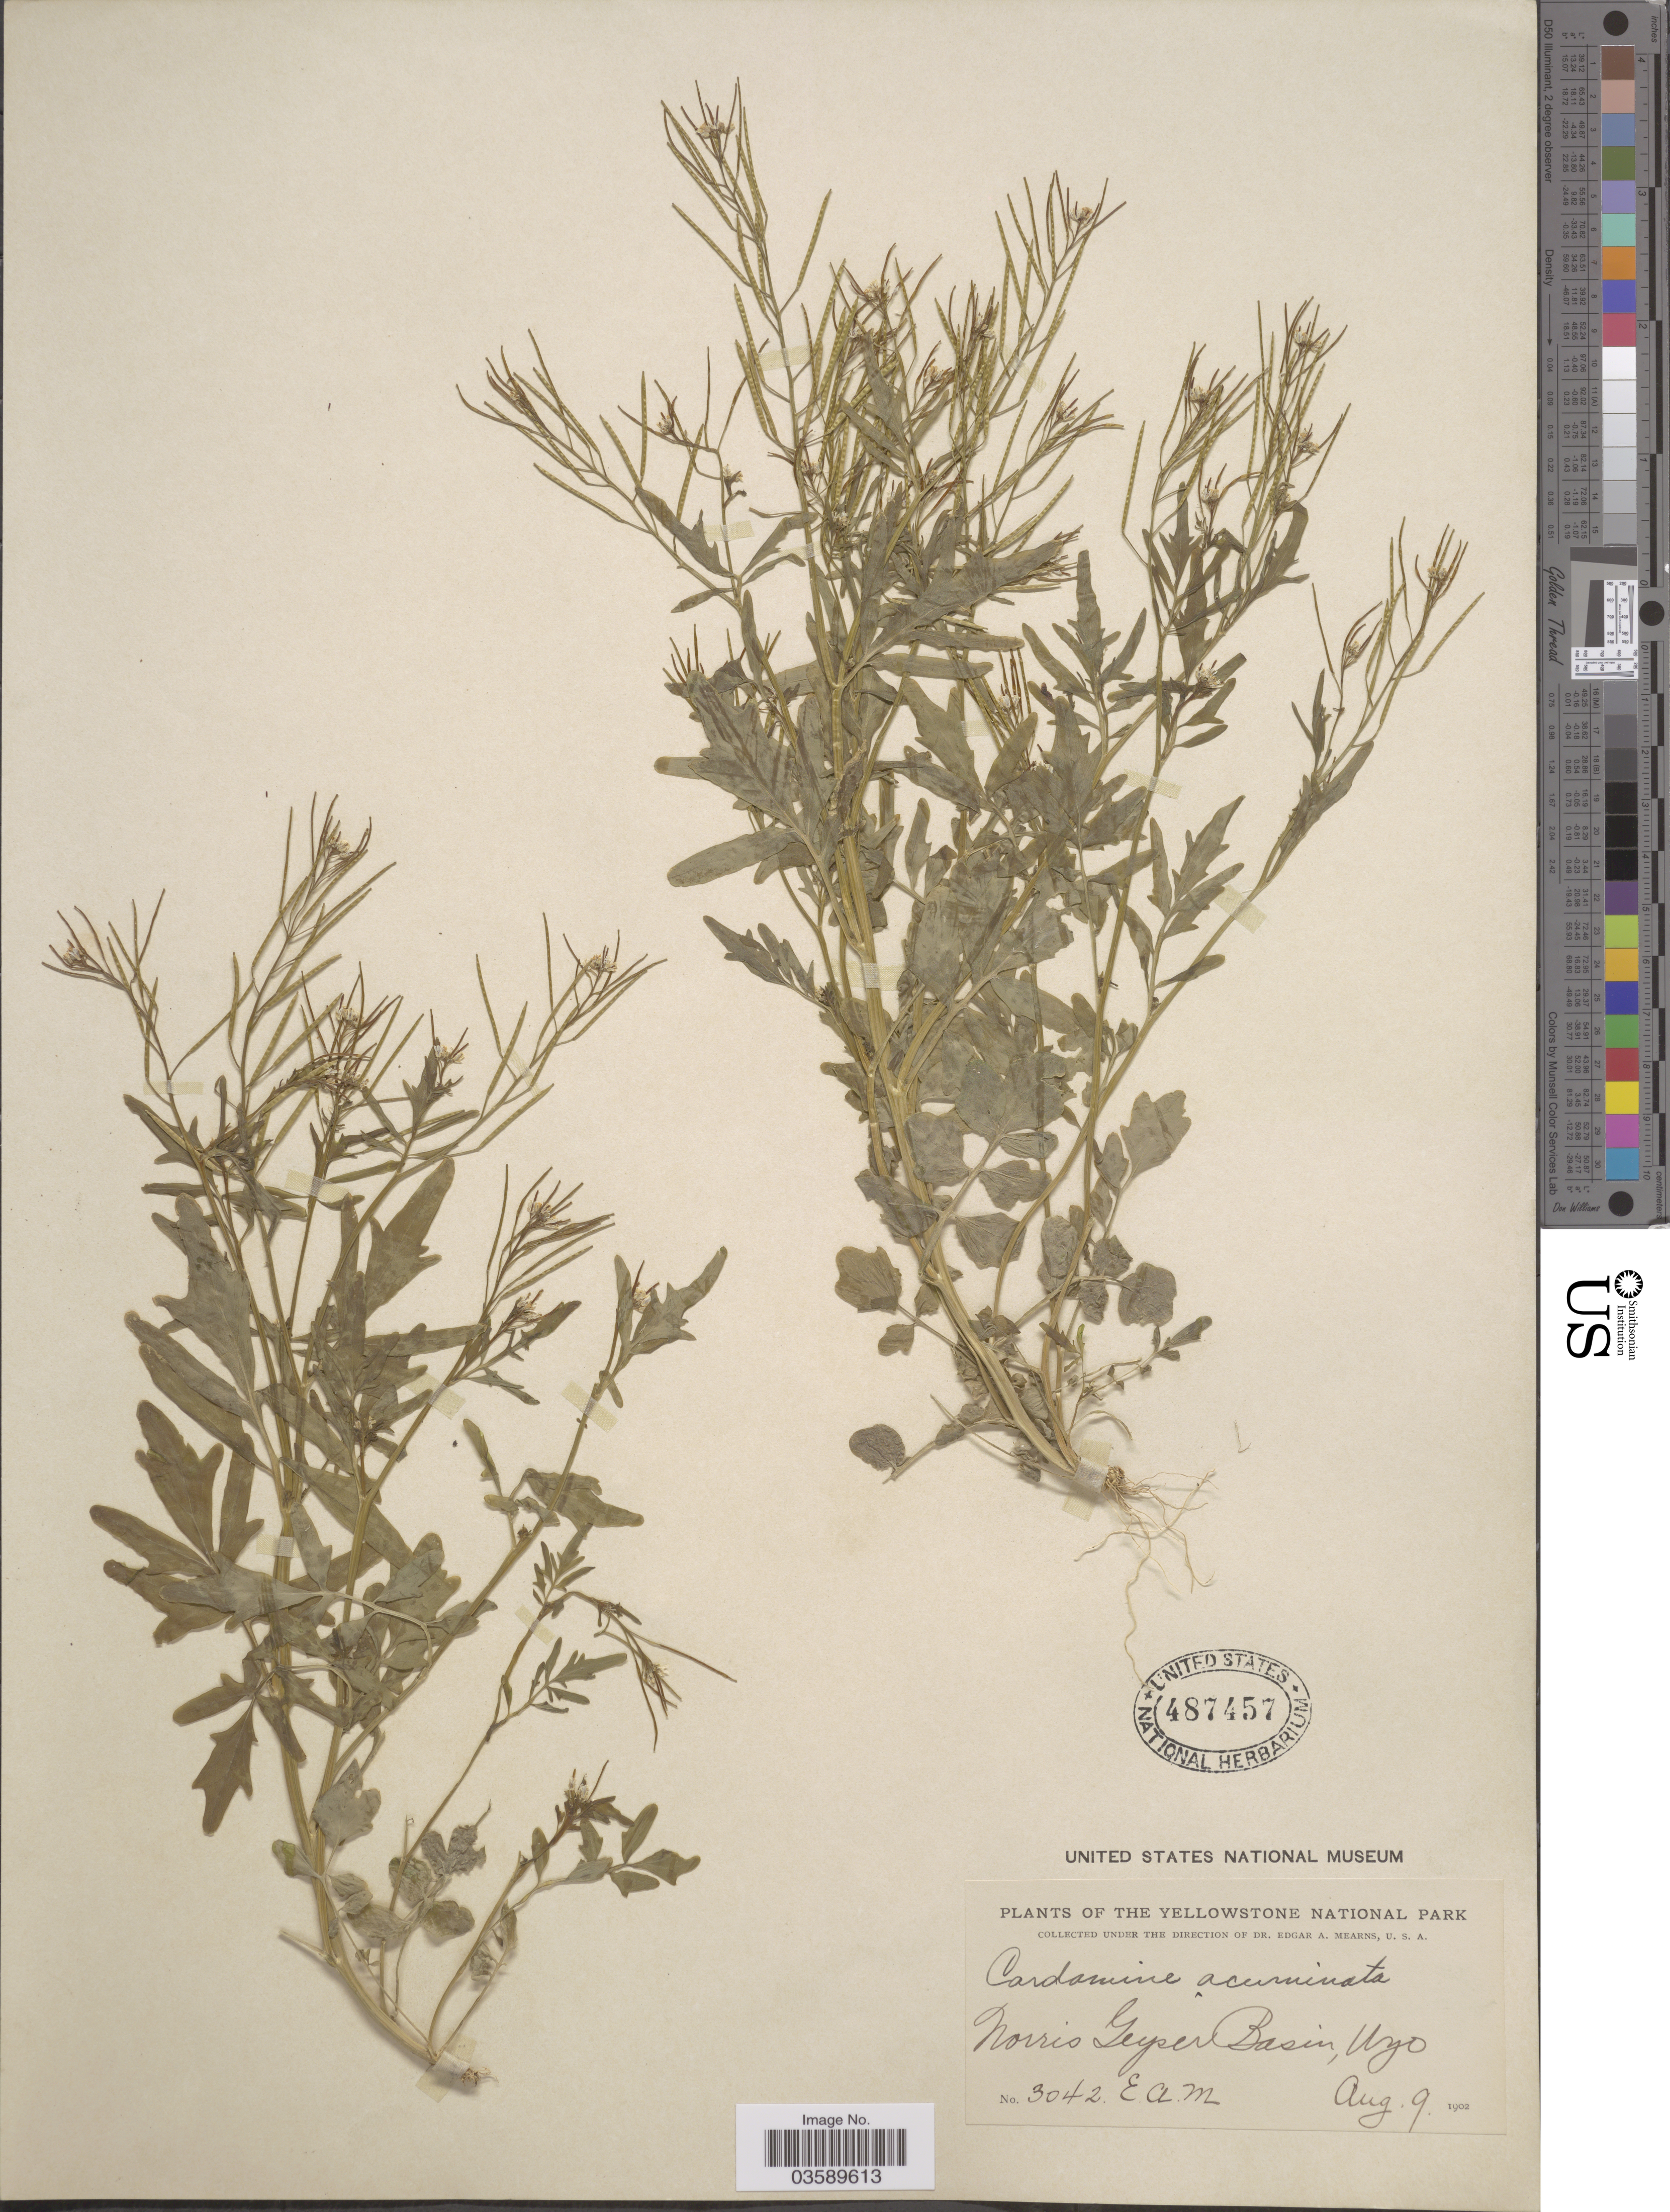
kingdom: Plantae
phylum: Tracheophyta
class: Magnoliopsida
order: Brassicales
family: Brassicaceae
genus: Cardamine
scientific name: Cardamine oligosperma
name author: Nutt.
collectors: E. A. Mearns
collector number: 3042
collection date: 1902-08-09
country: United States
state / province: Wyoming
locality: The Yellowstone National Park. Norris Geyser Basin.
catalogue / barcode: US 487457